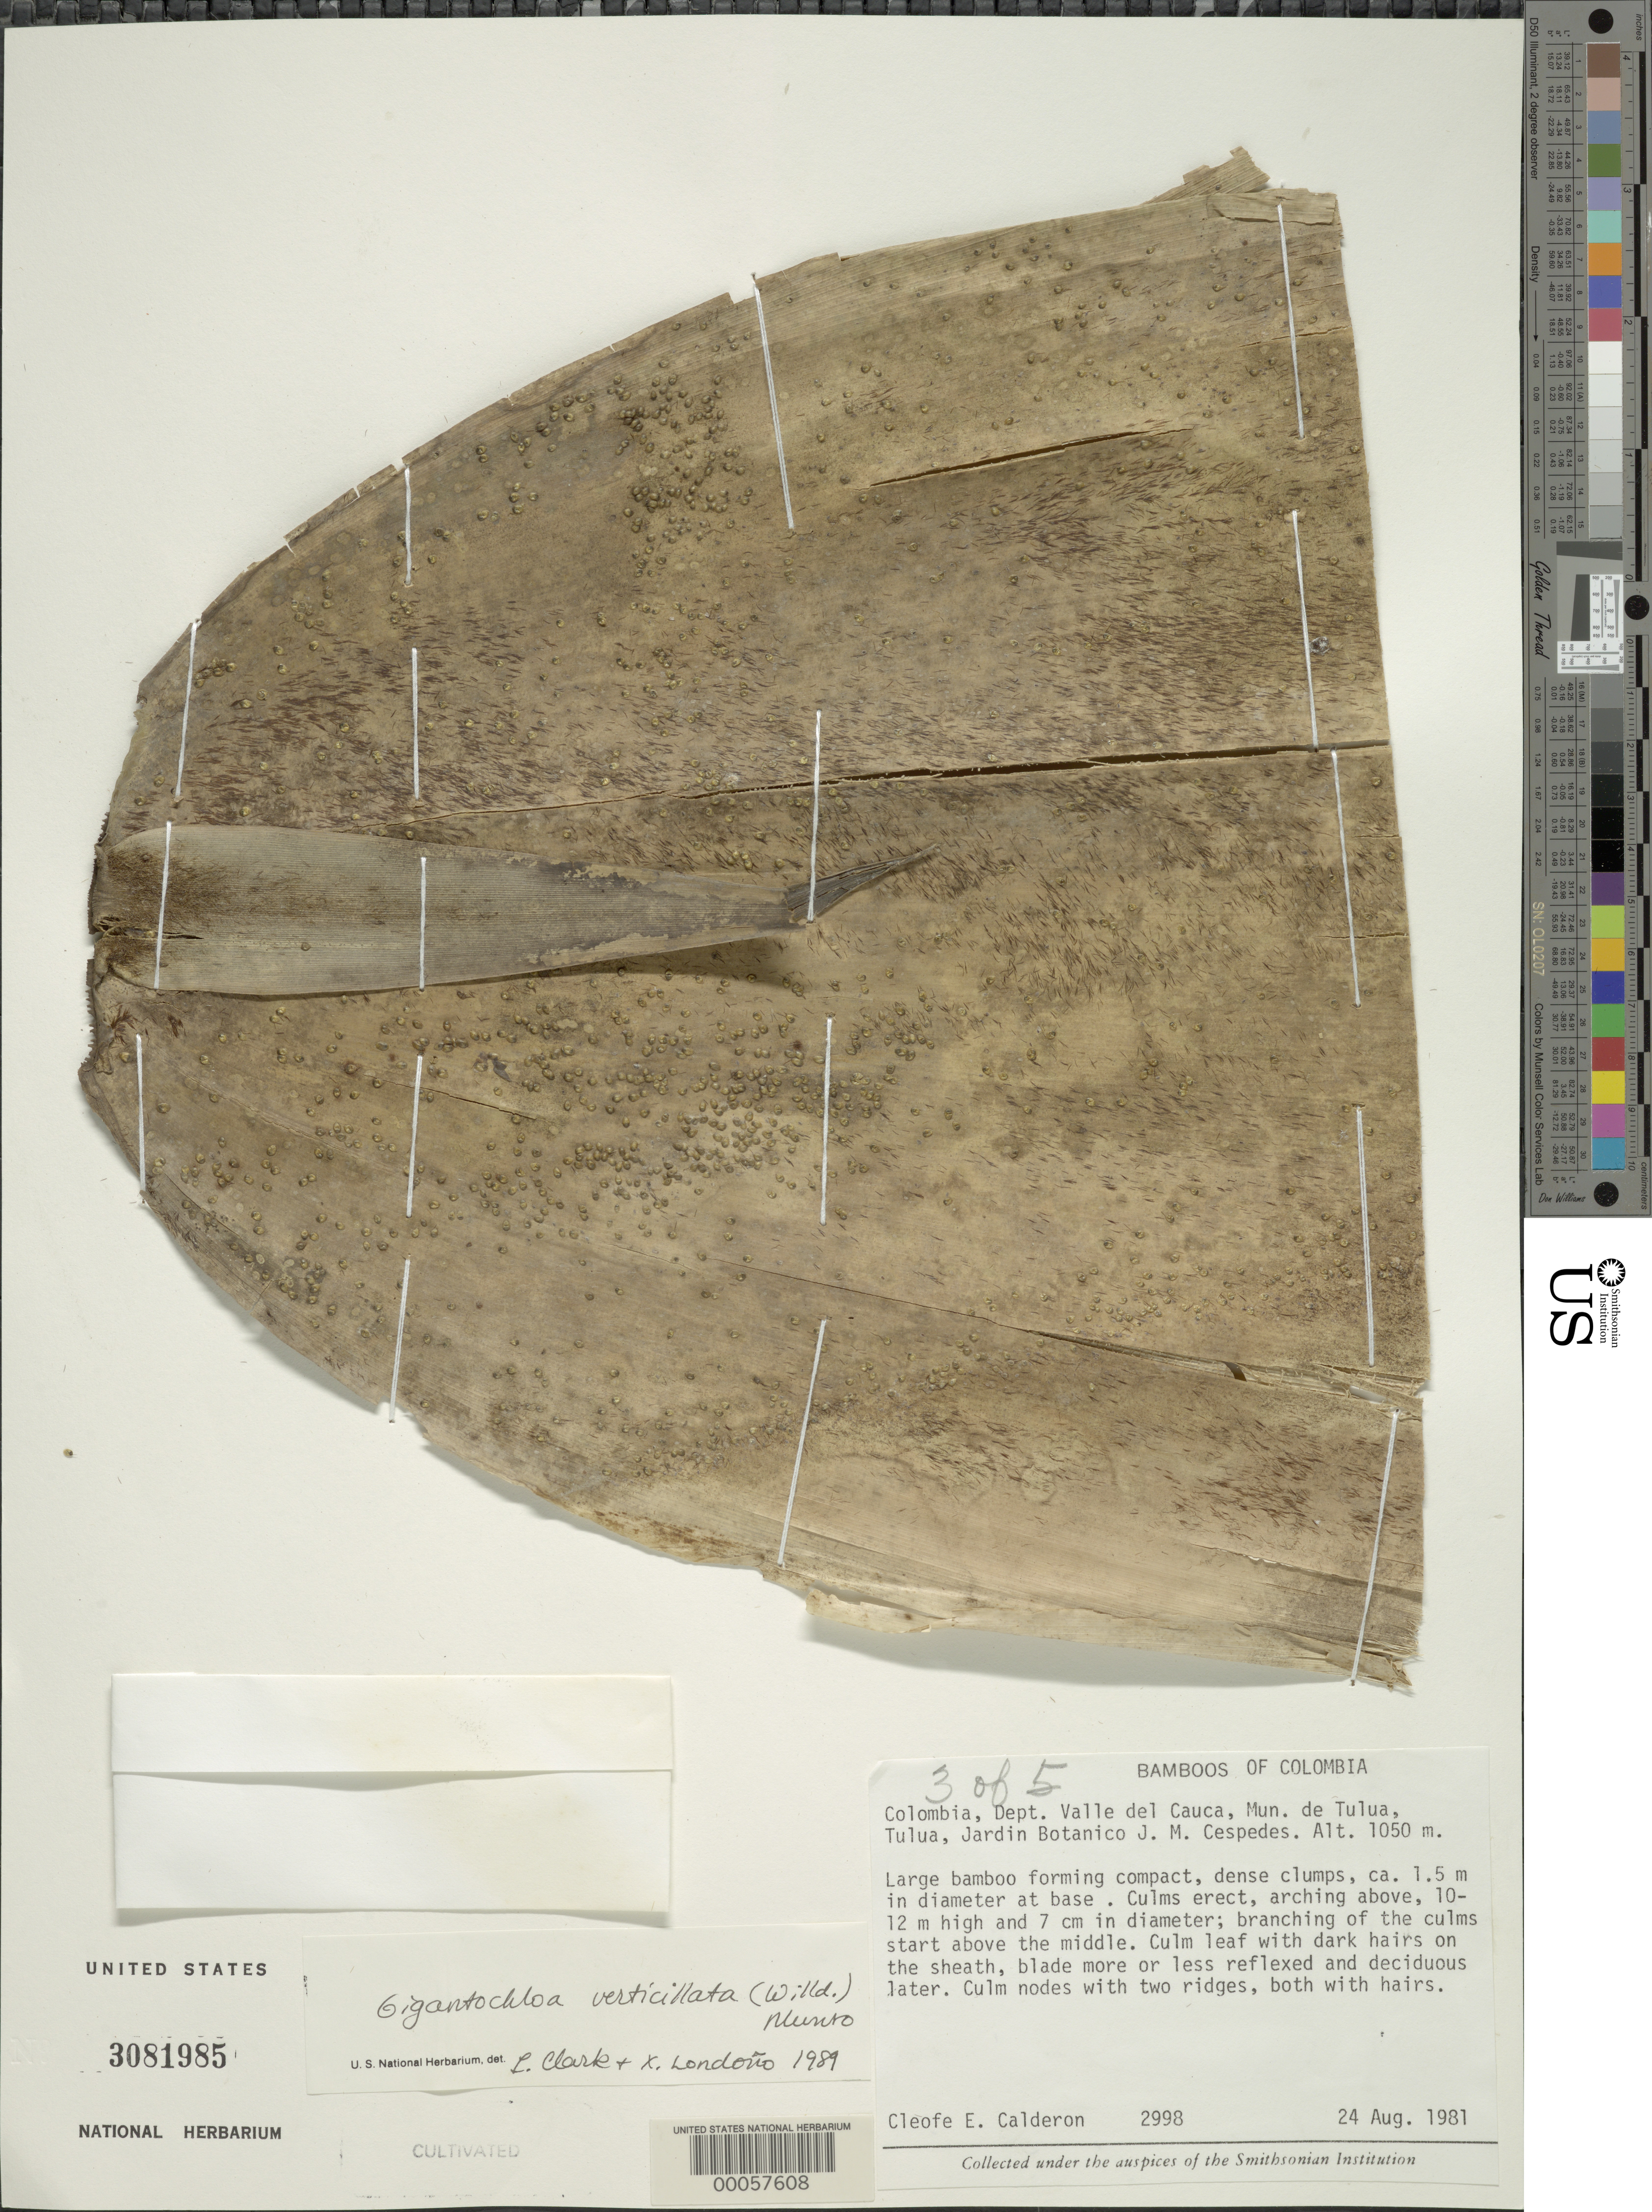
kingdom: Plantae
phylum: Tracheophyta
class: Liliopsida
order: Poales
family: Poaceae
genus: Gigantochloa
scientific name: Gigantochloa verticillata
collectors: C. E. Calderón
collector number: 2998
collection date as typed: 24 Aug 1981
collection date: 1981-08-24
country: Colombia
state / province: Valle del Cauca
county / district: Tuluá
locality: Jardin Botanico J.M. Cespedes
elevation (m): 1050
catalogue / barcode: US 3081985